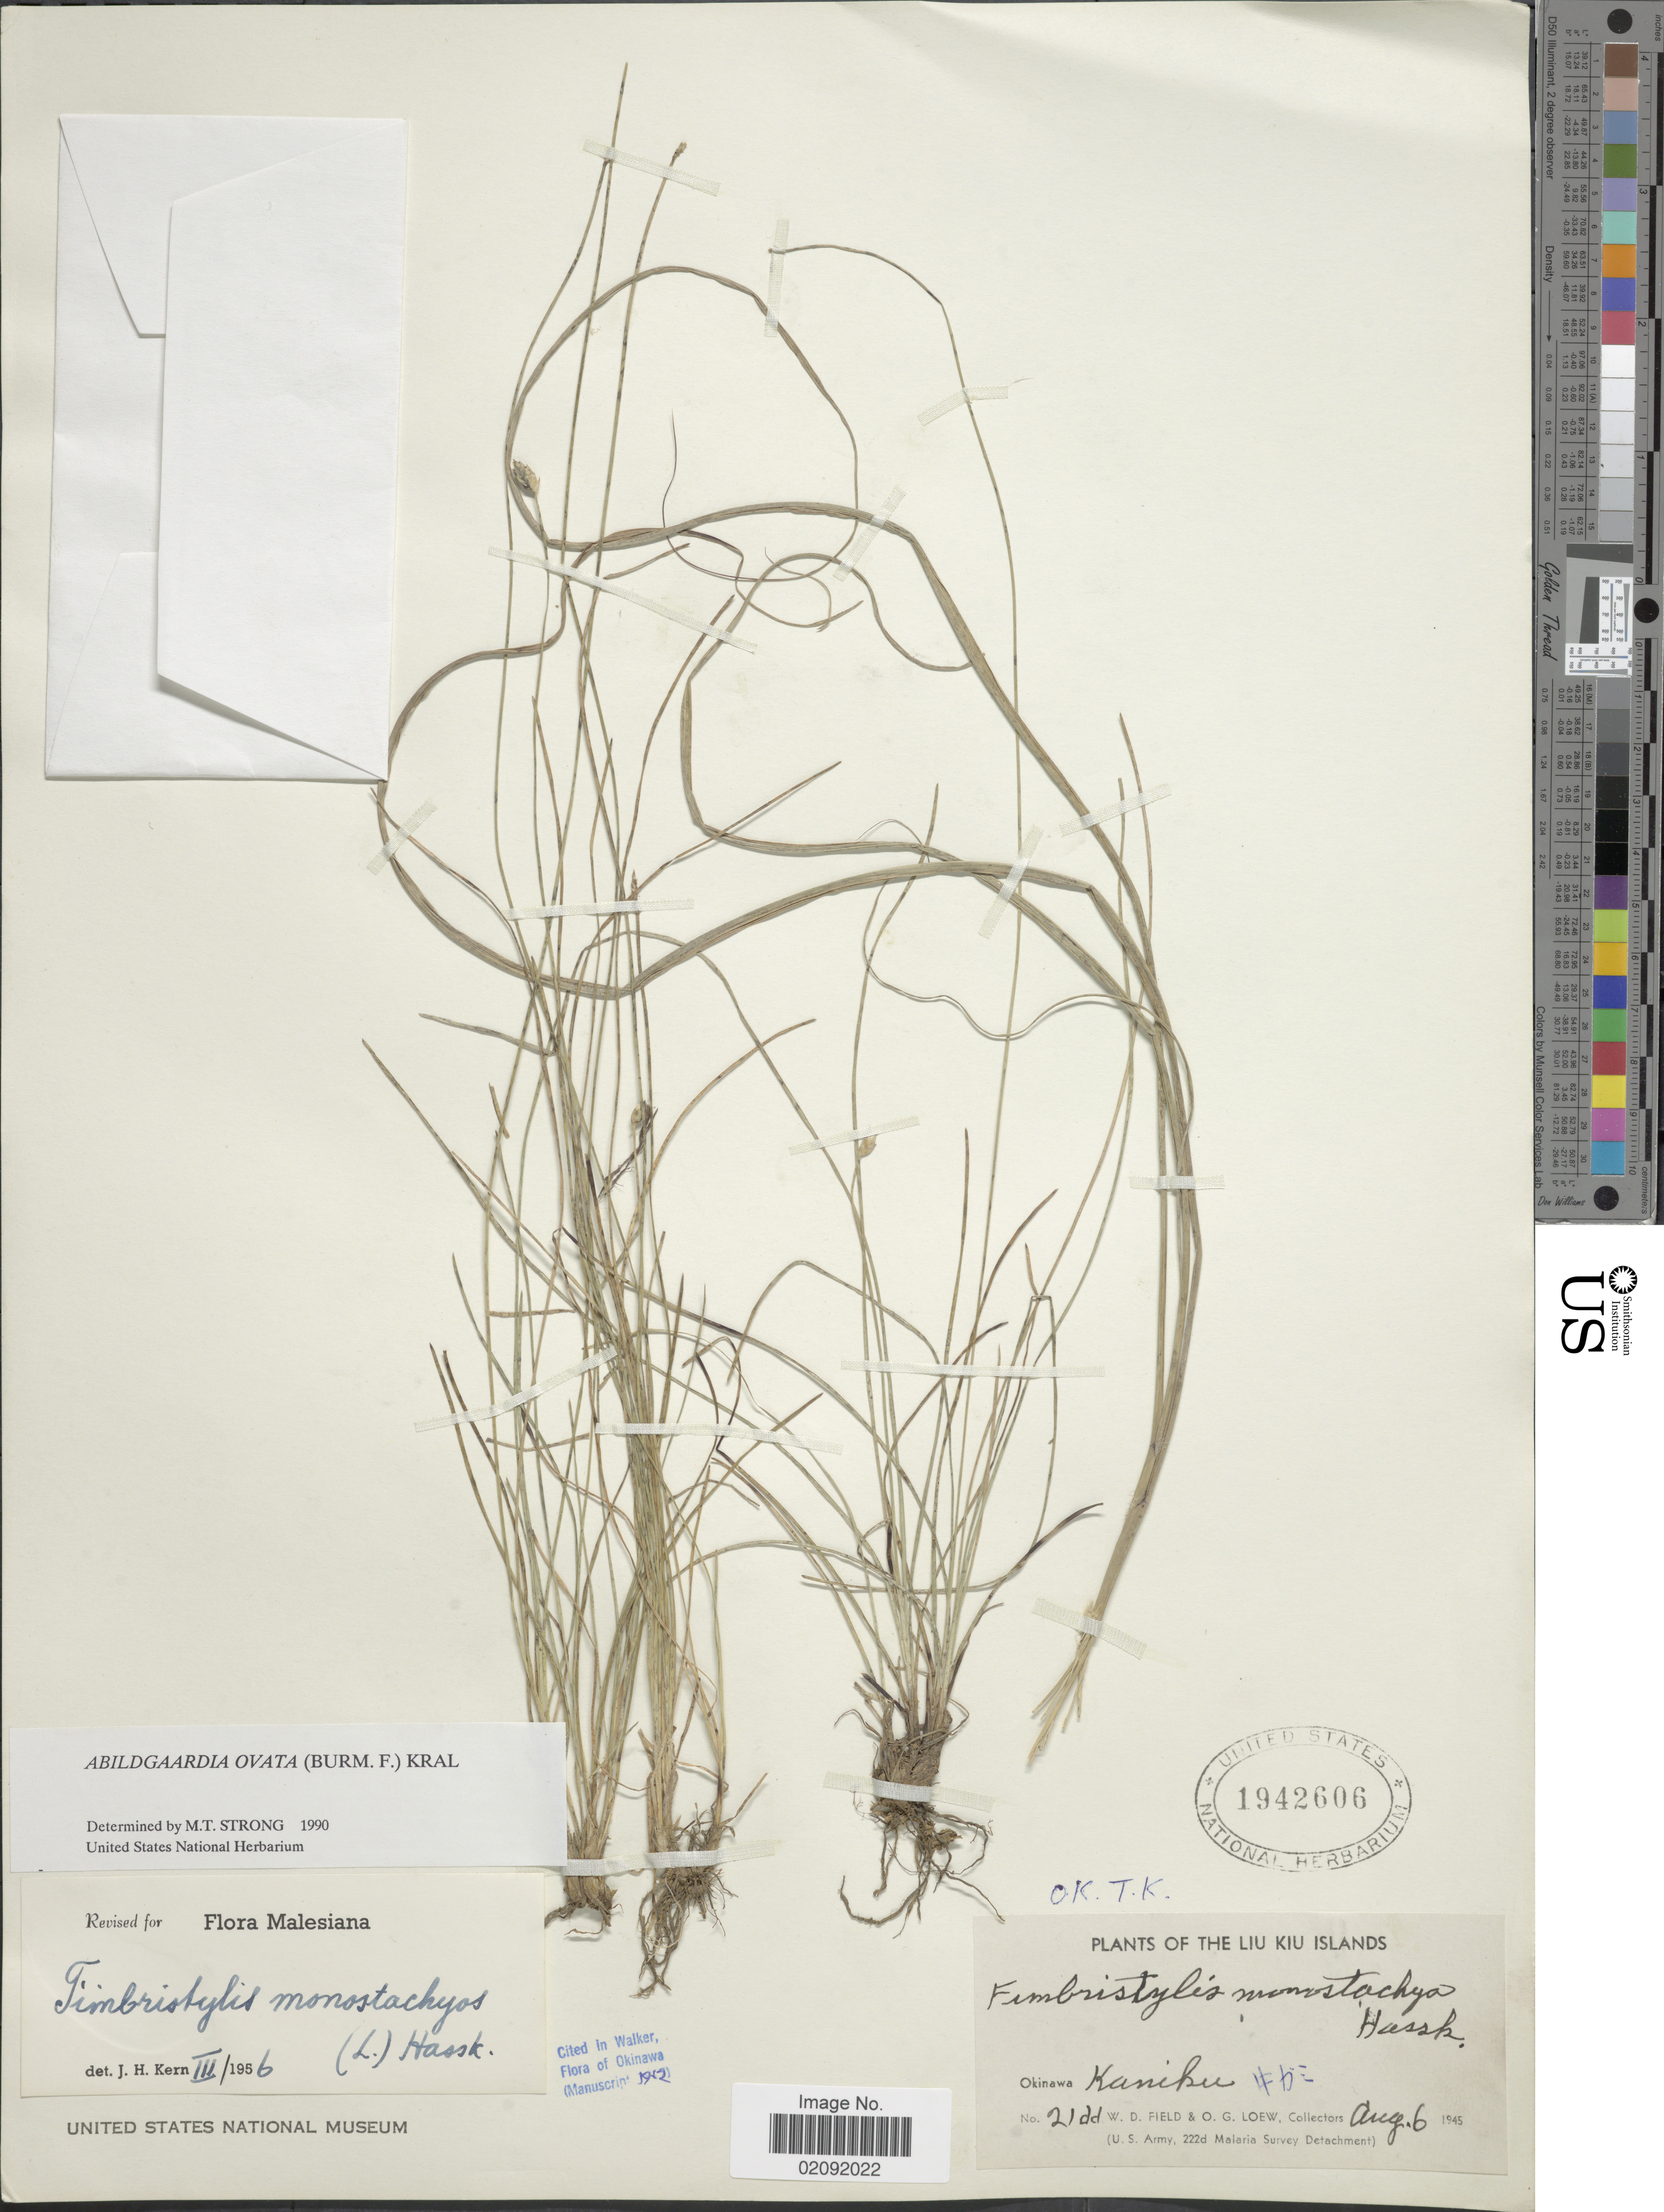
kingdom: Plantae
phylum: Tracheophyta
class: Liliopsida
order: Poales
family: Cyperaceae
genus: Abildgaardia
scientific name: Abildgaardia ovata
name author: (Burm. f.) Kral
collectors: W. D. Field & O. G. Loew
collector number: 21aa*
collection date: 1945-08-06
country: Japan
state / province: Okinawa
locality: Kaniku, The Liu Kiu Islands.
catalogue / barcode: US 1942606